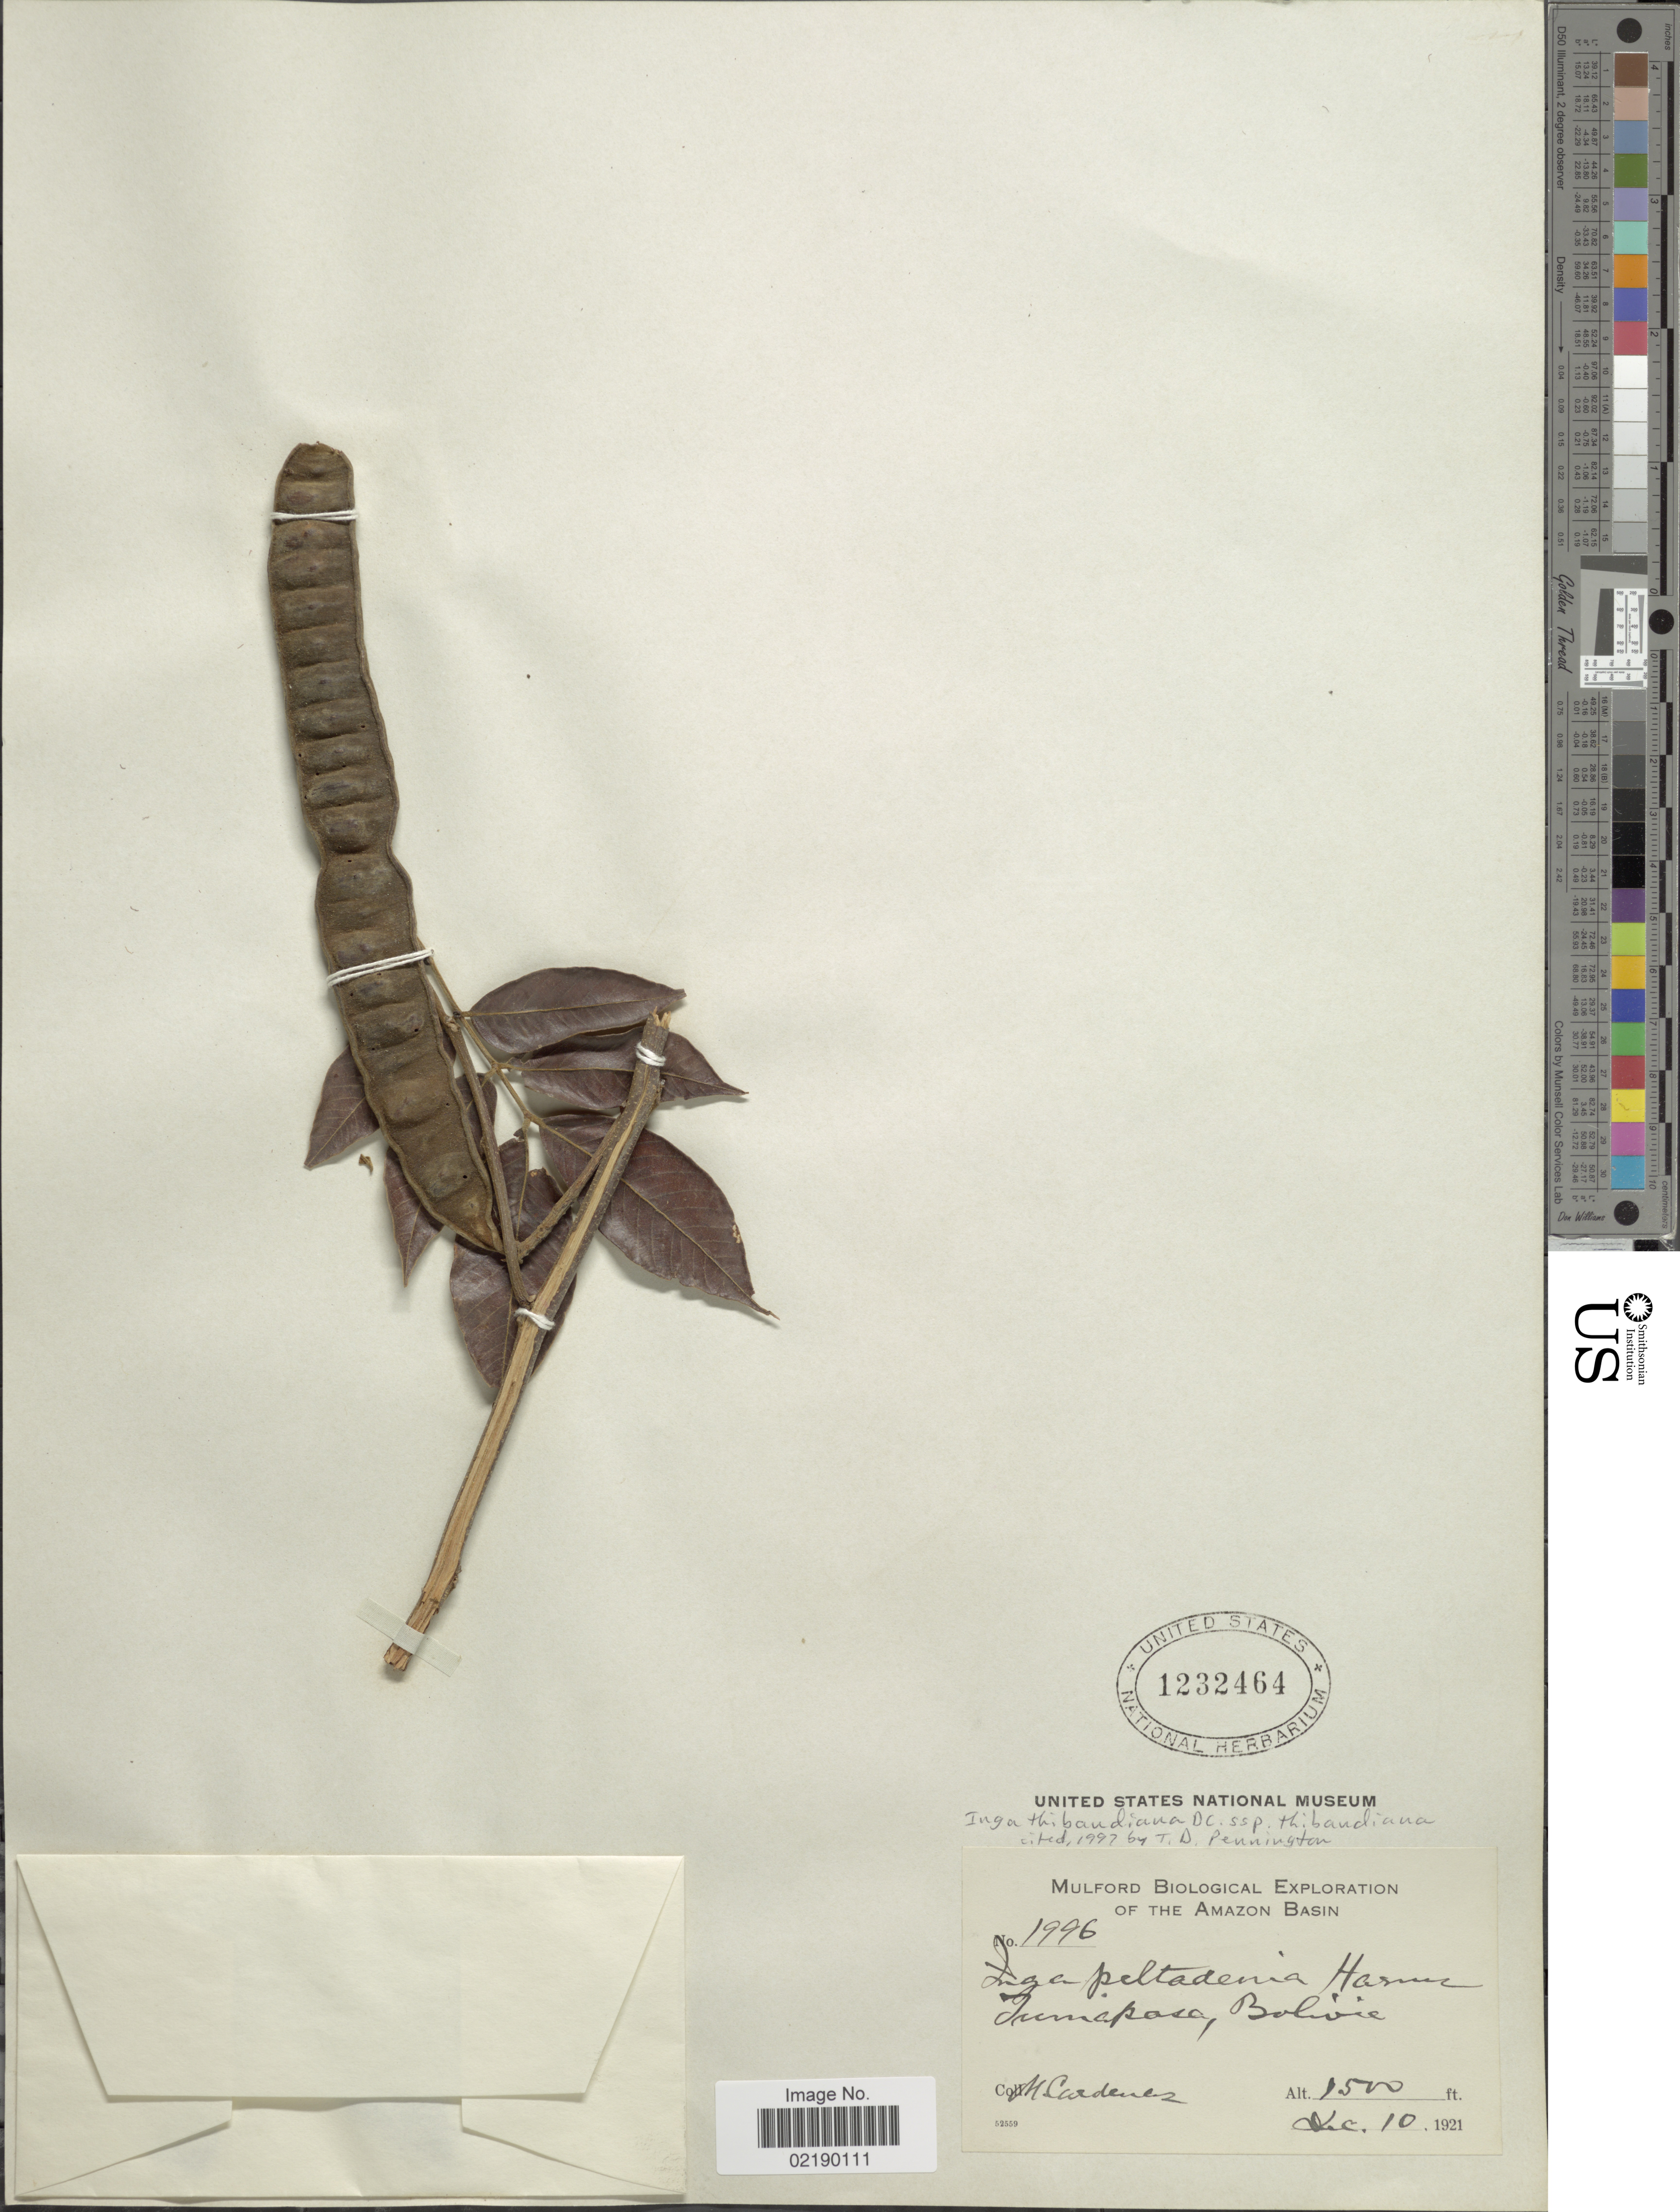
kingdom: Plantae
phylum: Tracheophyta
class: Magnoliopsida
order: Fabales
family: Fabaceae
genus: Inga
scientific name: Inga thibaudiana subsp. thibaudiana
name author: DC.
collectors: M. Cárdenas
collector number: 1996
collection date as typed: Dec. 10, 1921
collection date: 1921-12-10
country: Bolivia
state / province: La Paz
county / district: Iturralde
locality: Tumupasa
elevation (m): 457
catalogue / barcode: US 1232464